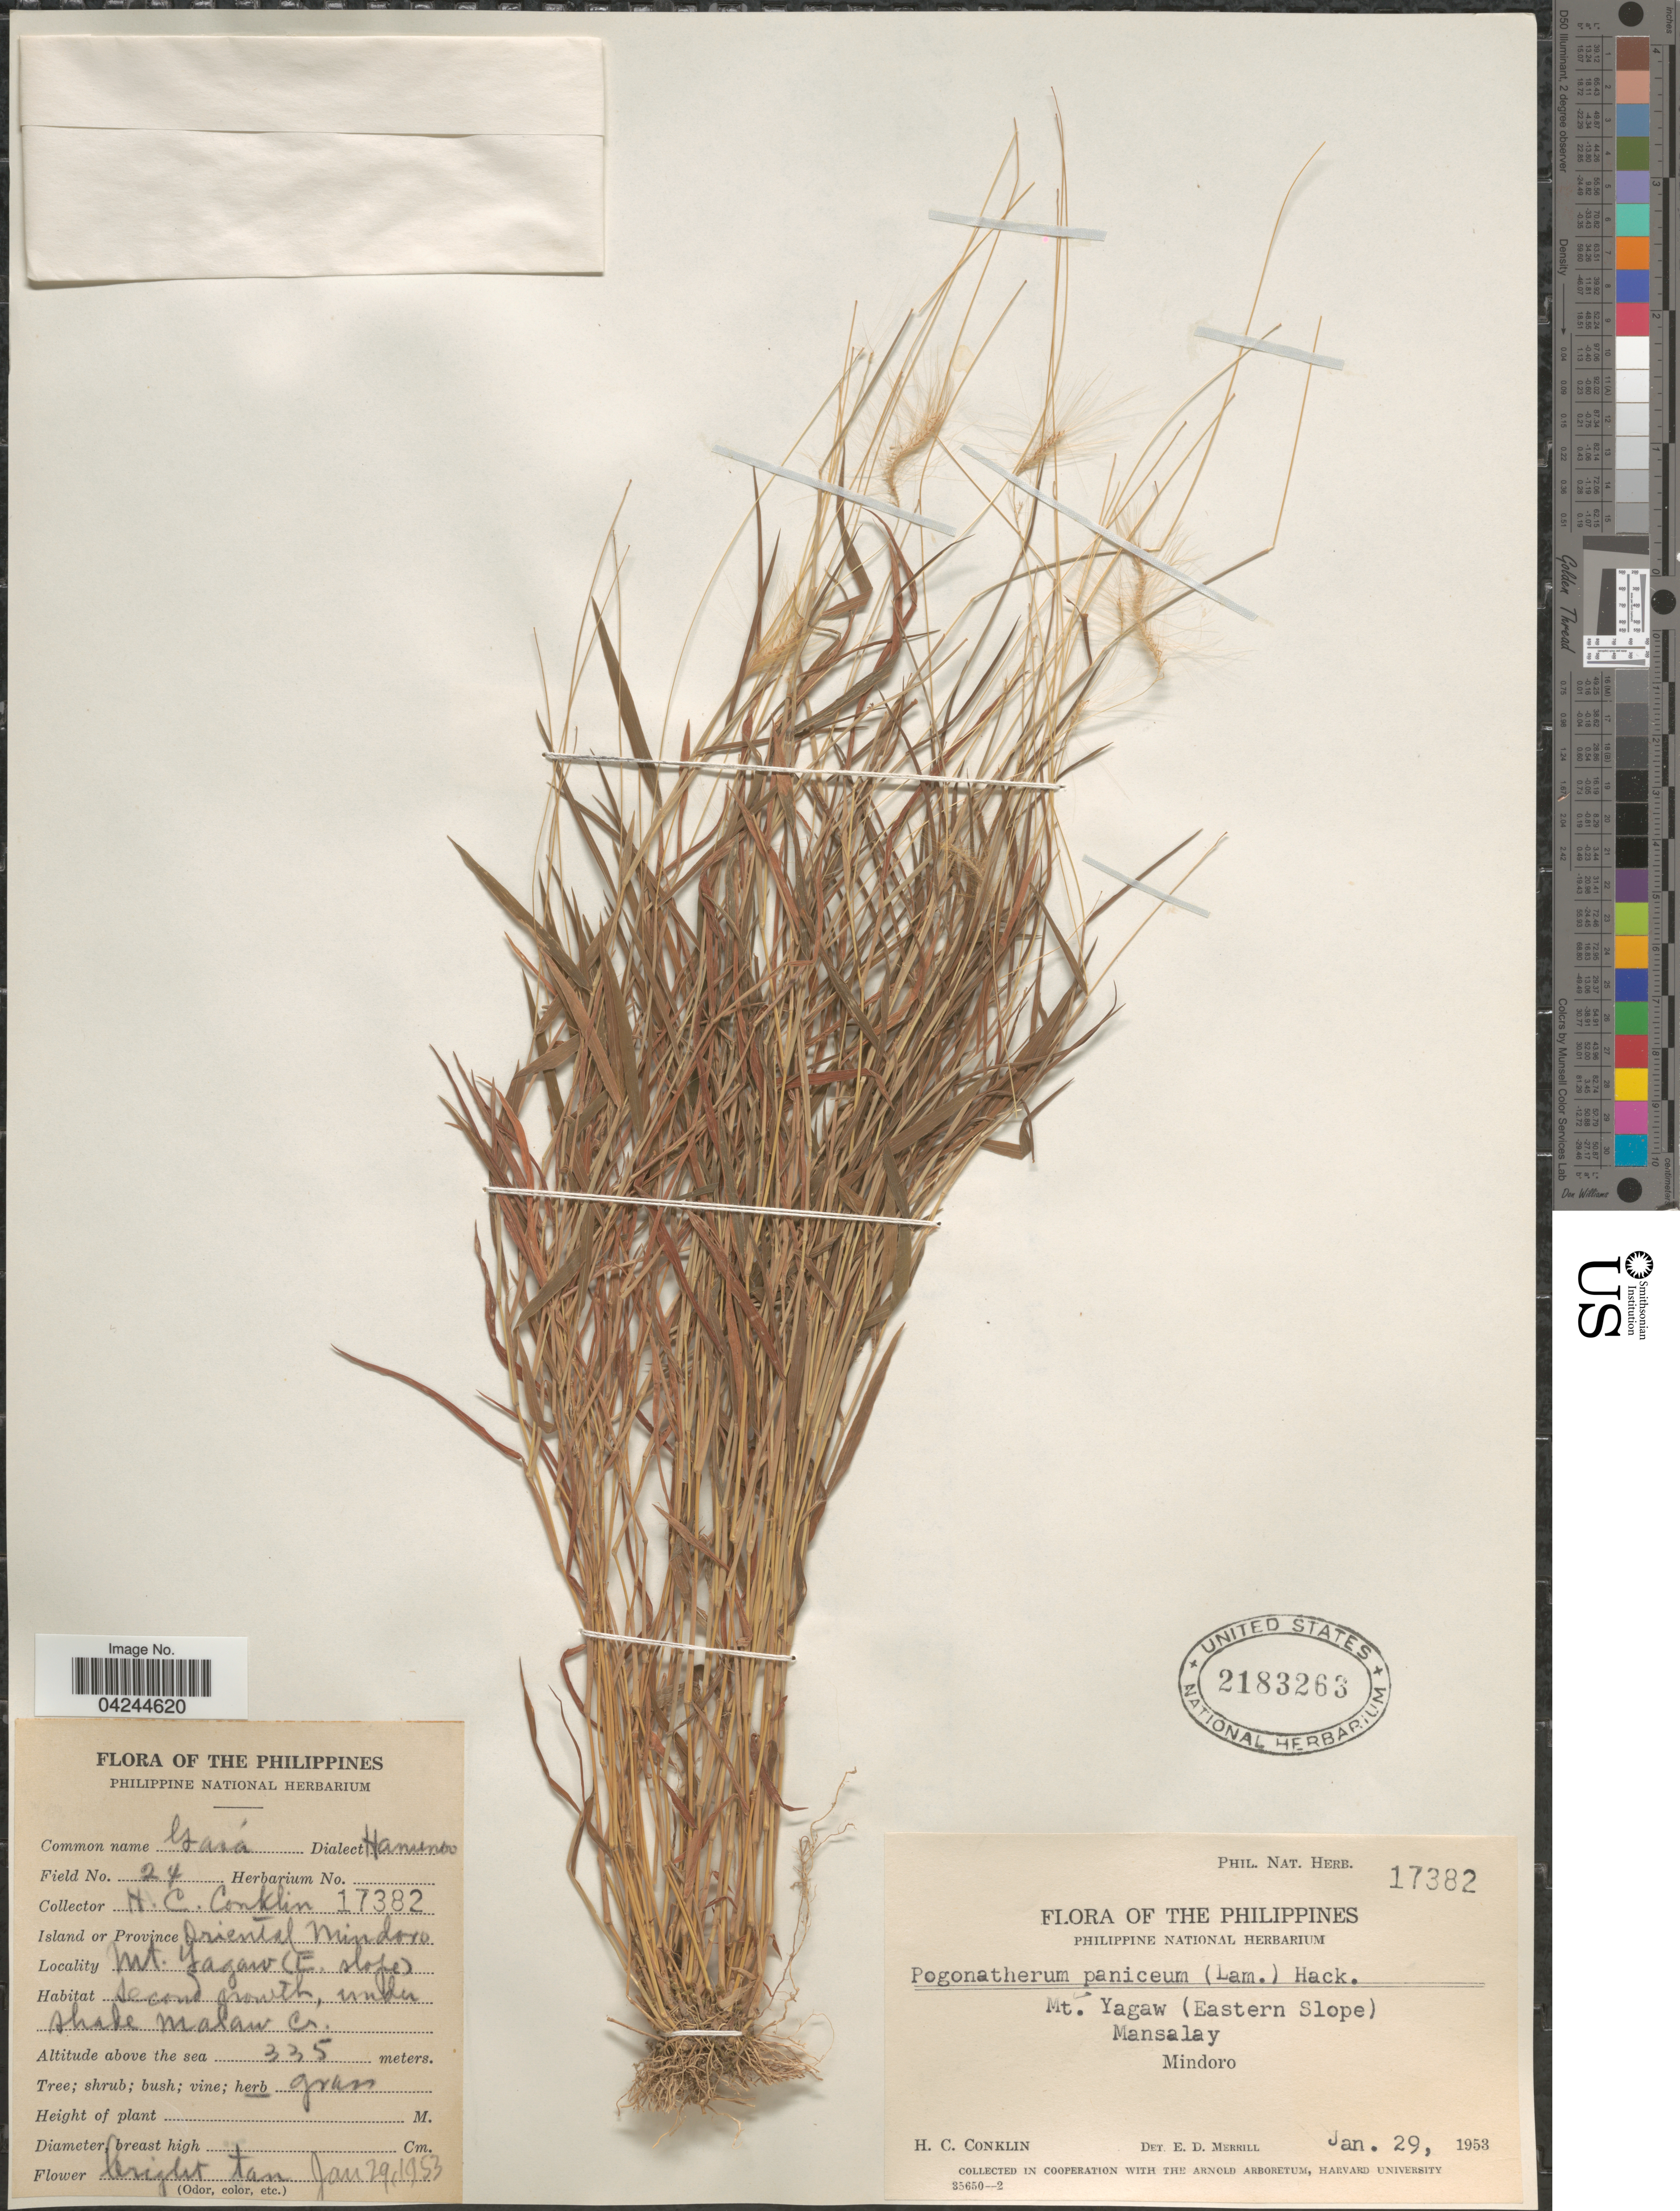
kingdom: Plantae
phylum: Tracheophyta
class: Liliopsida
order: Poales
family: Poaceae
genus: Pogonatherum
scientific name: Pogonatherum crinitum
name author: (Thunb.) Kunth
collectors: H. Conklin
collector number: Phil. Nat. Herb. 17382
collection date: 1953-01-29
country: Philippines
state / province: Mimaropa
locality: Oriental Mindoro. Mt. Yagaw (E. slope). Mt. Yagaw (Eastern Slope). Mansalay. Mindoro.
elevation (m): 335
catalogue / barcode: US 2183263